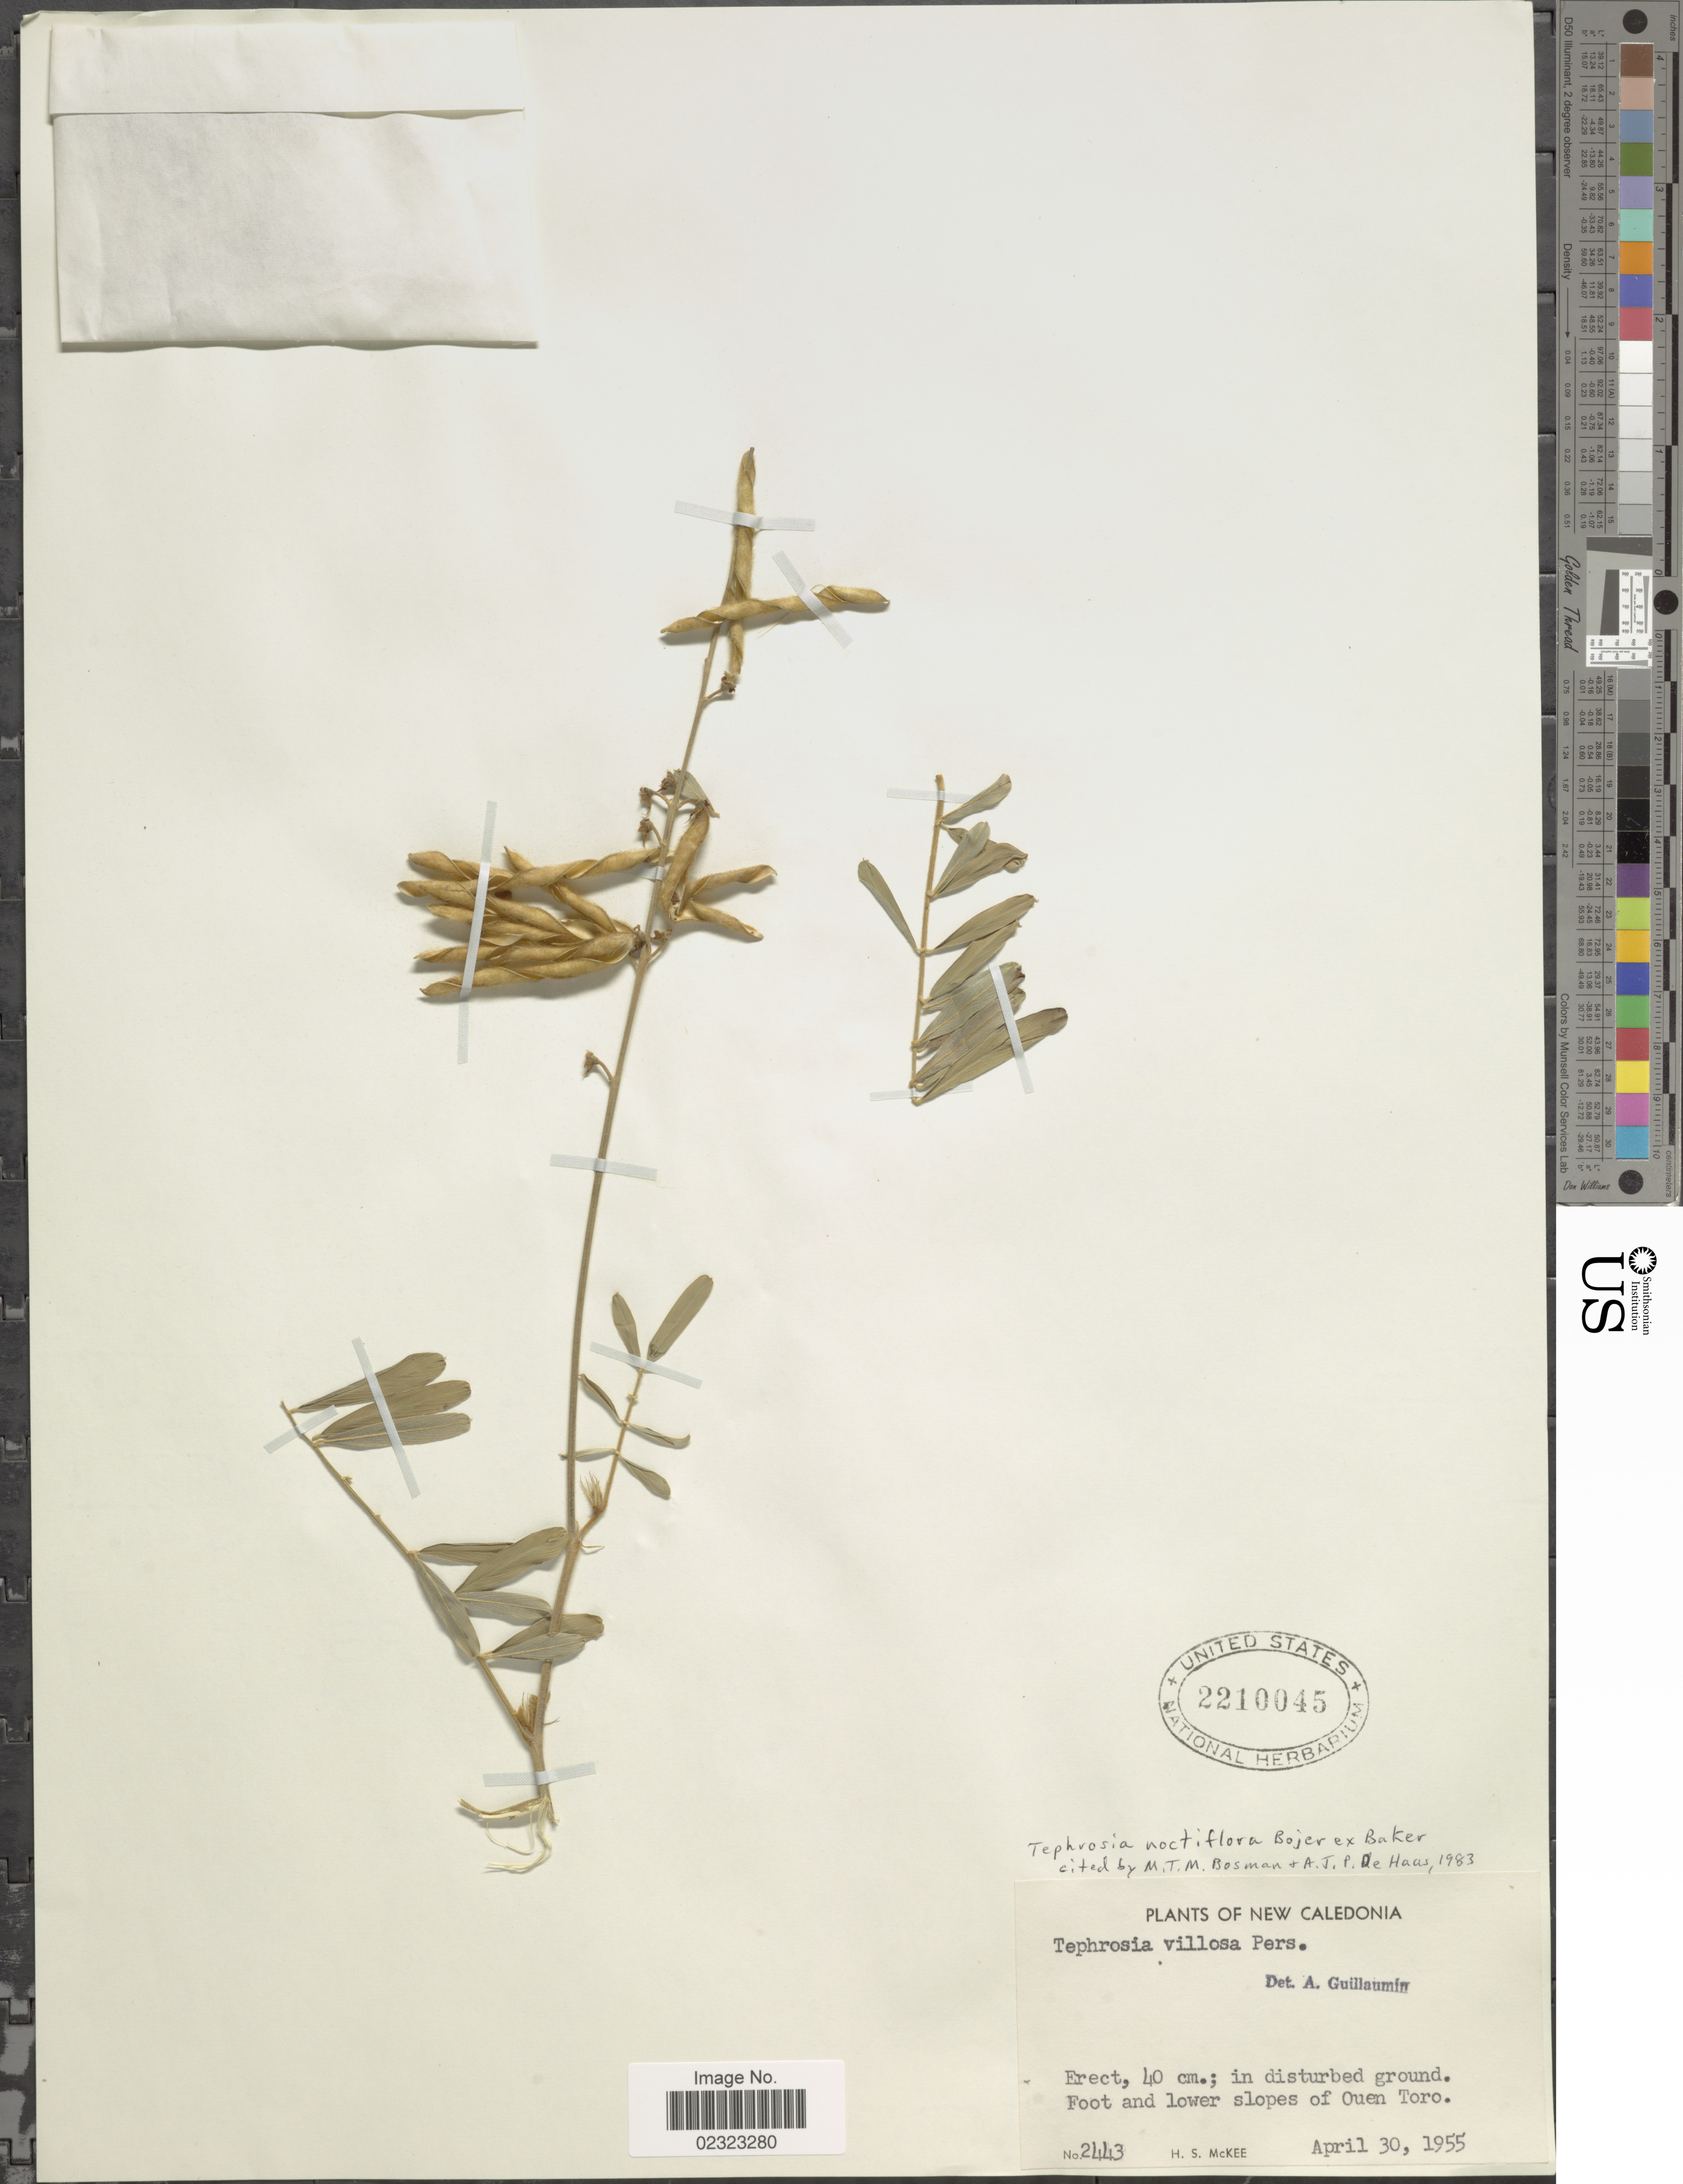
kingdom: Plantae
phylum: Tracheophyta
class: Magnoliopsida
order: Fabales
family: Fabaceae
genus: Tephrosia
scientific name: Tephrosia noctiflora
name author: Bojer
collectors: H. S. McKee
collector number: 2443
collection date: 1955-04-30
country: New Caledonia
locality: Foot and lower slopes of Ouen Toro.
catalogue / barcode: US 2210045